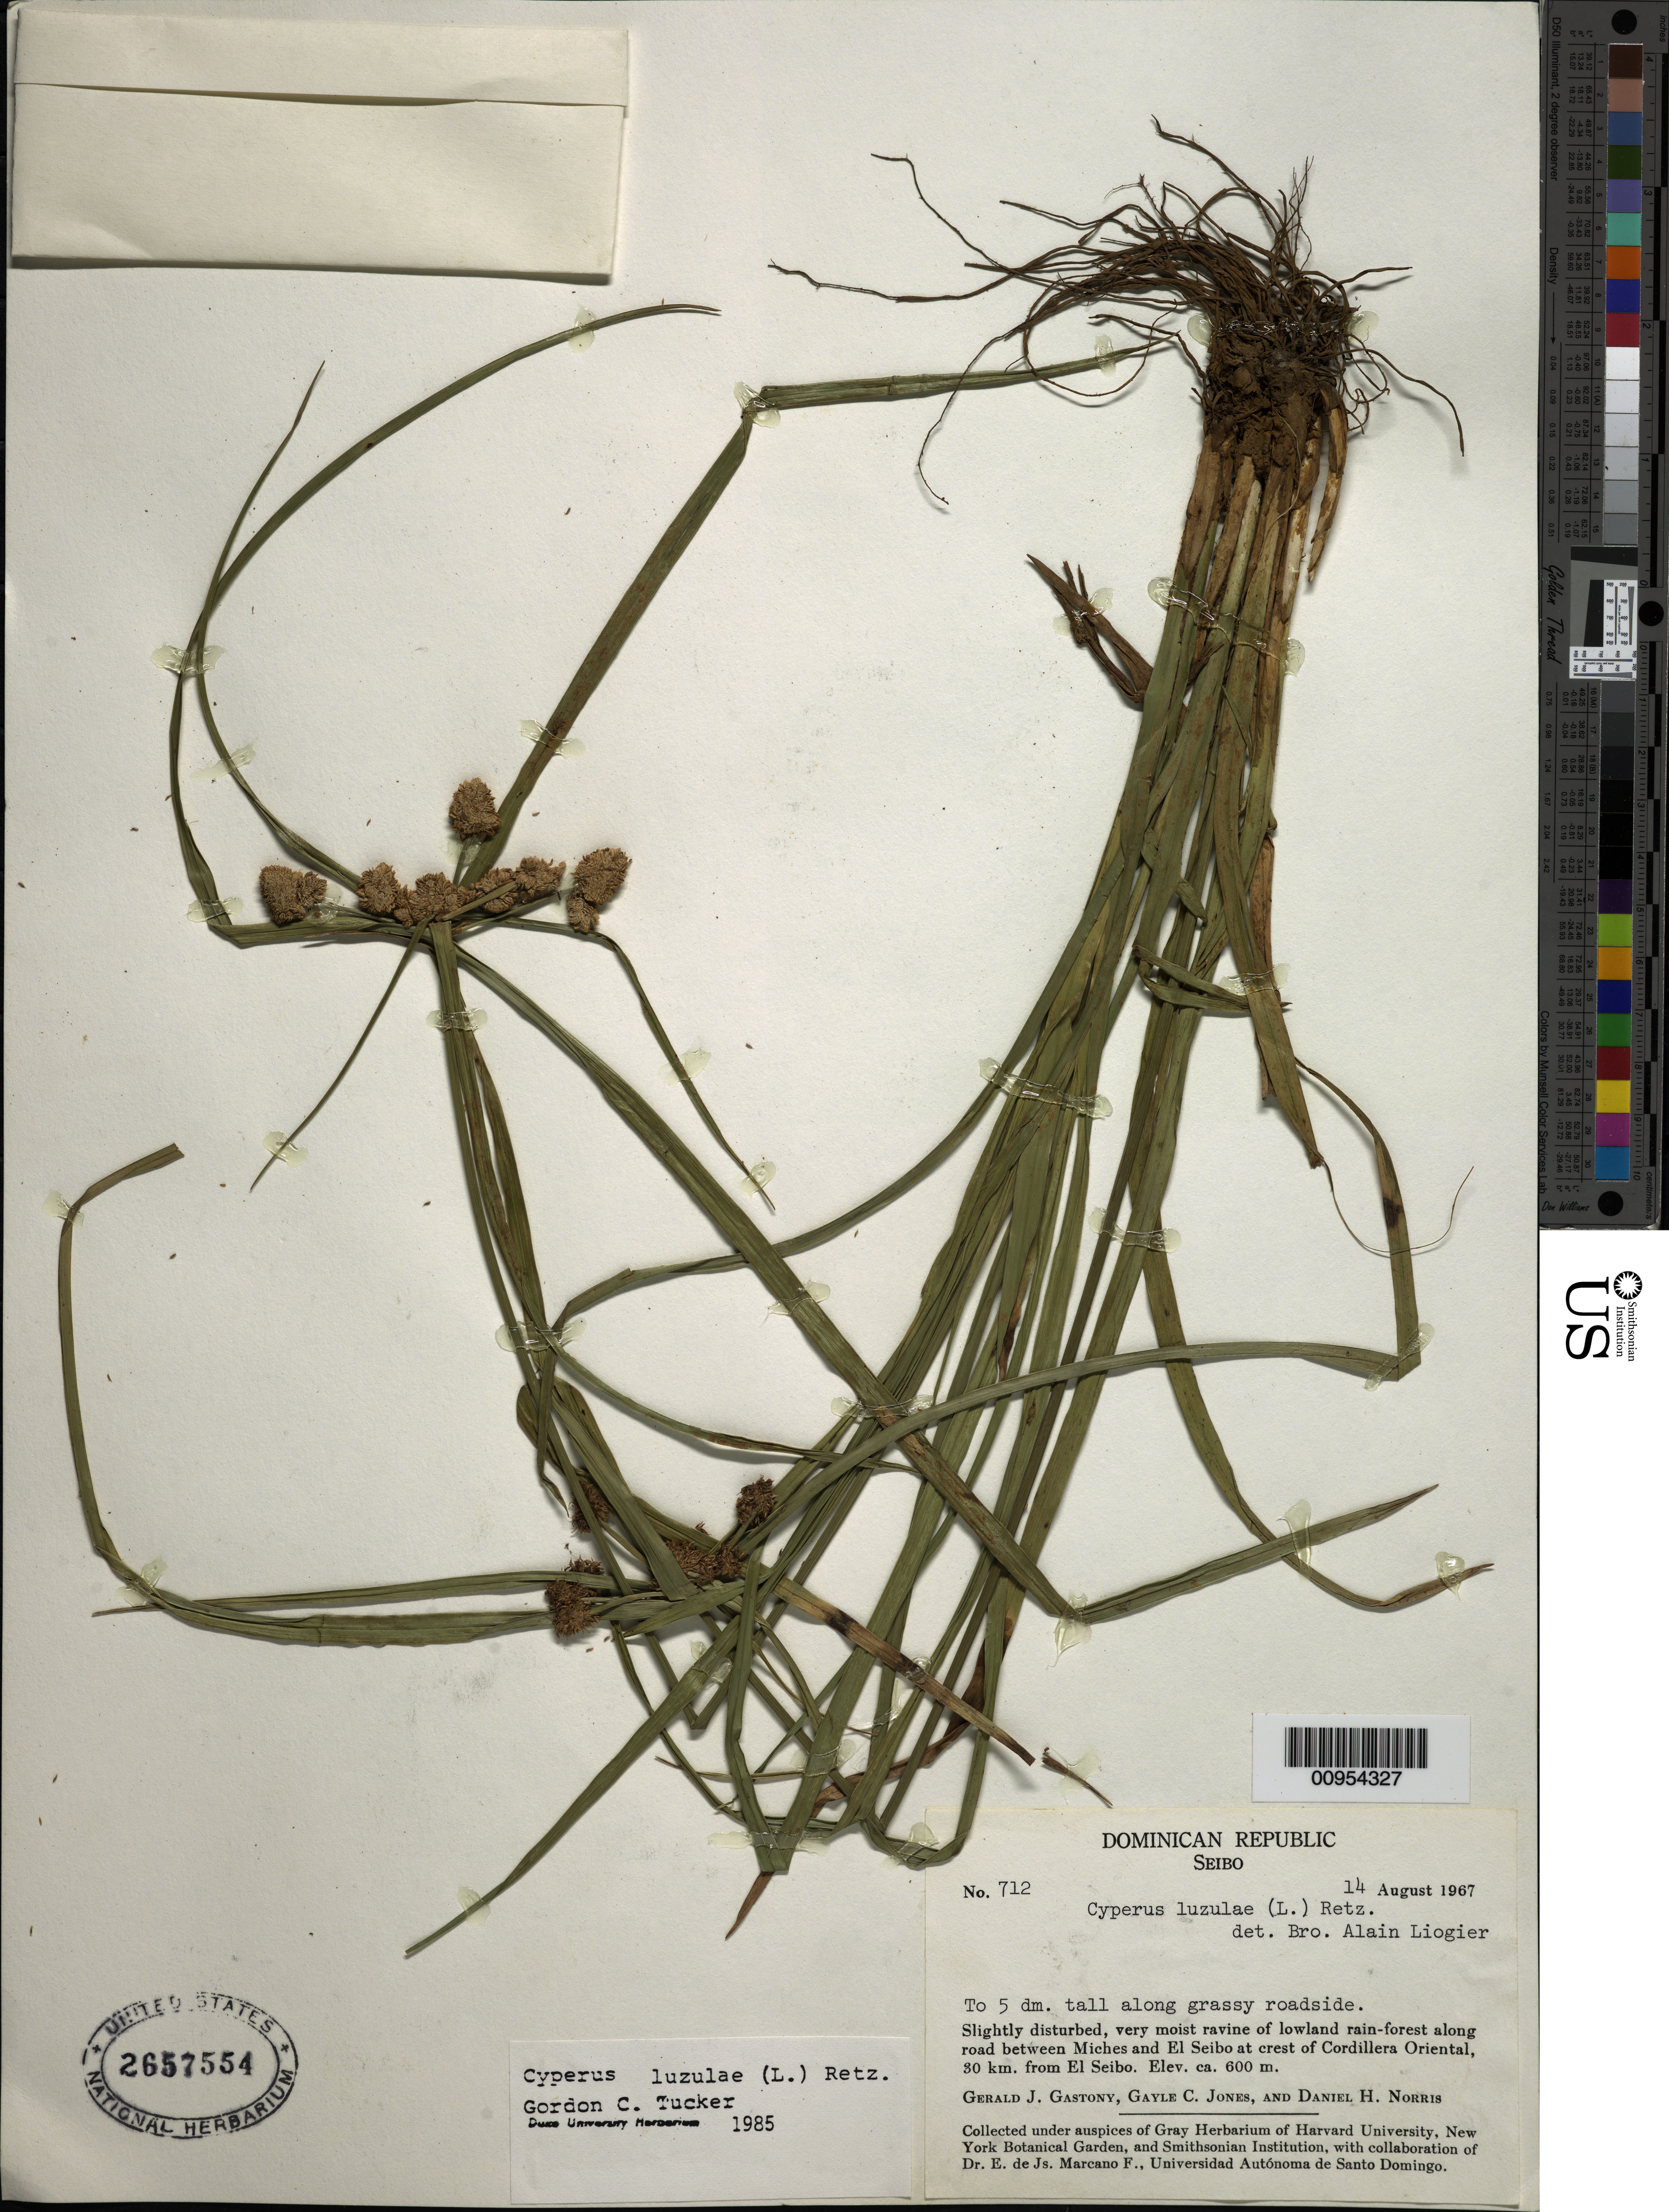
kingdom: Plantae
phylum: Tracheophyta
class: Liliopsida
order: Poales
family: Cyperaceae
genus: Cyperus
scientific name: Cyperus luzulae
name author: (L.) Rottb. ex Retz.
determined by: Tucker, G. C.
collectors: G. Gastony, G. C. Jones & D. H. Norris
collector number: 712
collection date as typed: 14 Aug 1967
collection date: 1967-08-14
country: Dominican Republic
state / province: El Seibo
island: Hispaniola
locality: Rain-forest along road between Miches and El Seibo at crest of Cordillera Oriental, 30 km from El Seibo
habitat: Grassy roadside in slightly disturbed, very moist ravine of lowland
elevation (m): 600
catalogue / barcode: US 2657554